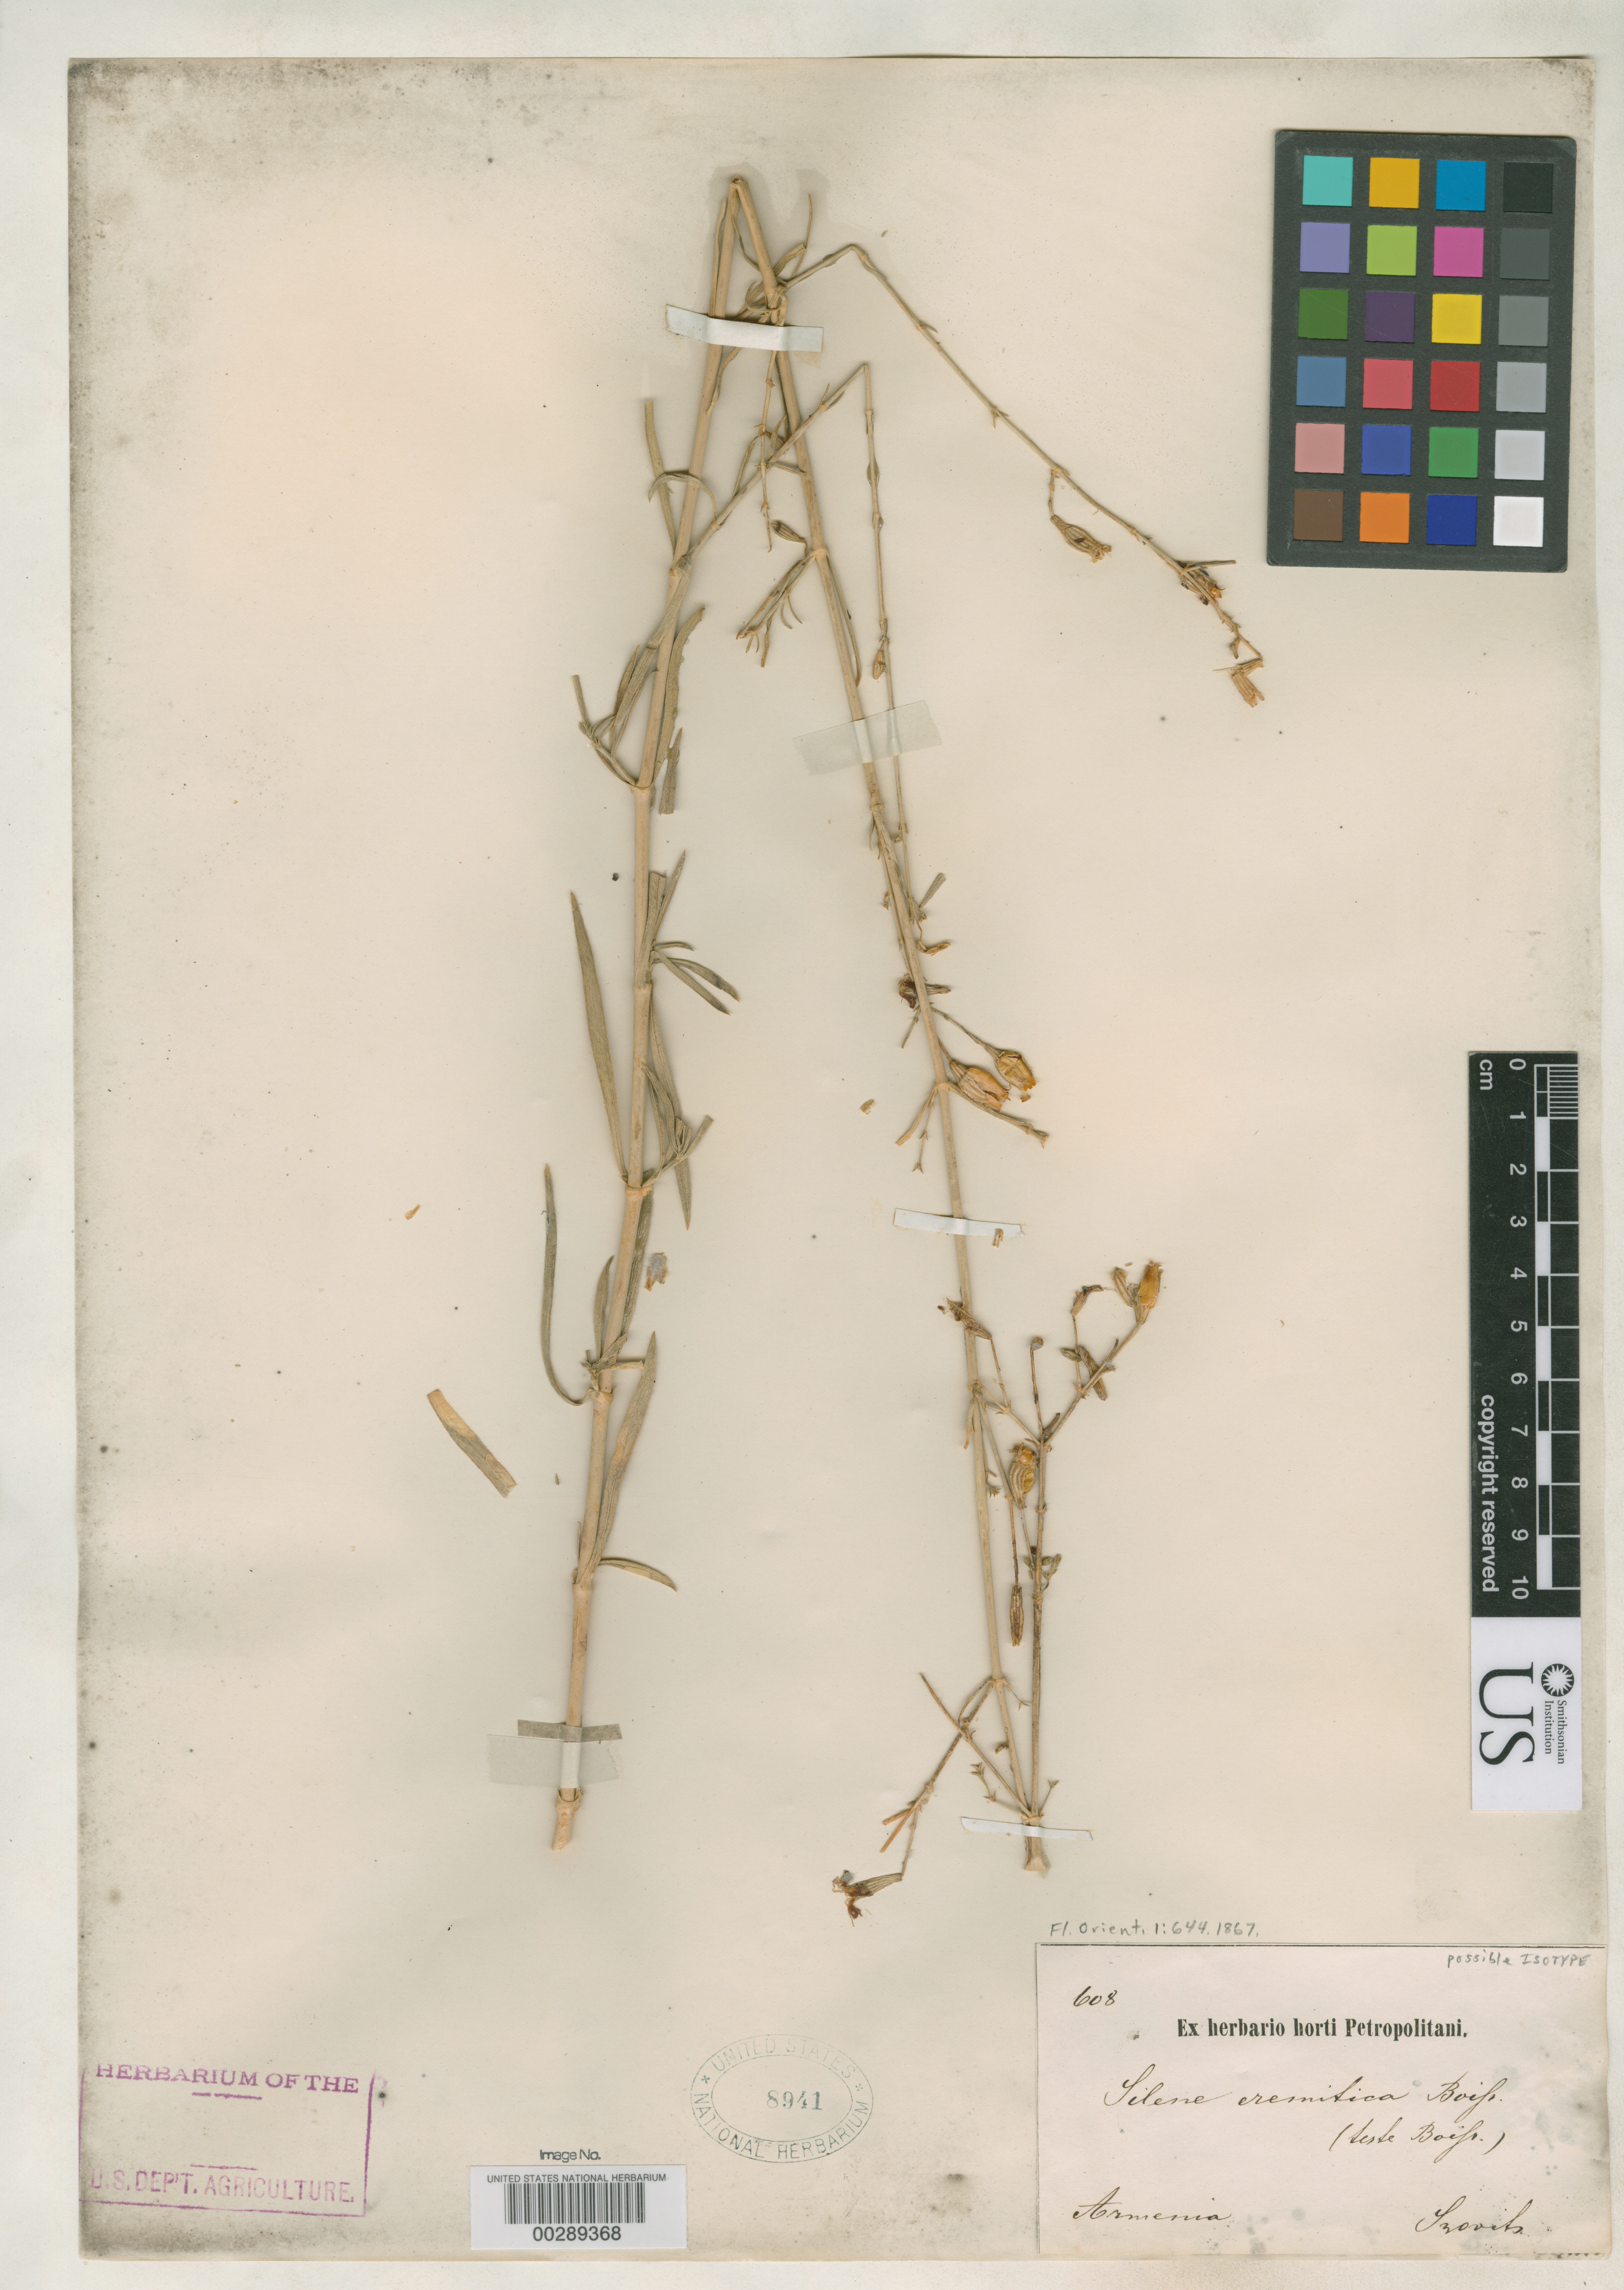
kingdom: Plantae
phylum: Tracheophyta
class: Magnoliopsida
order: Caryophyllales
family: Caryophyllaceae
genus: Silene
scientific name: Silene eremitica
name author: Boiss.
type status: Possible Isotype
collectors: J. Szovits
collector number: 608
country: Armenia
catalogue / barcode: US 8941